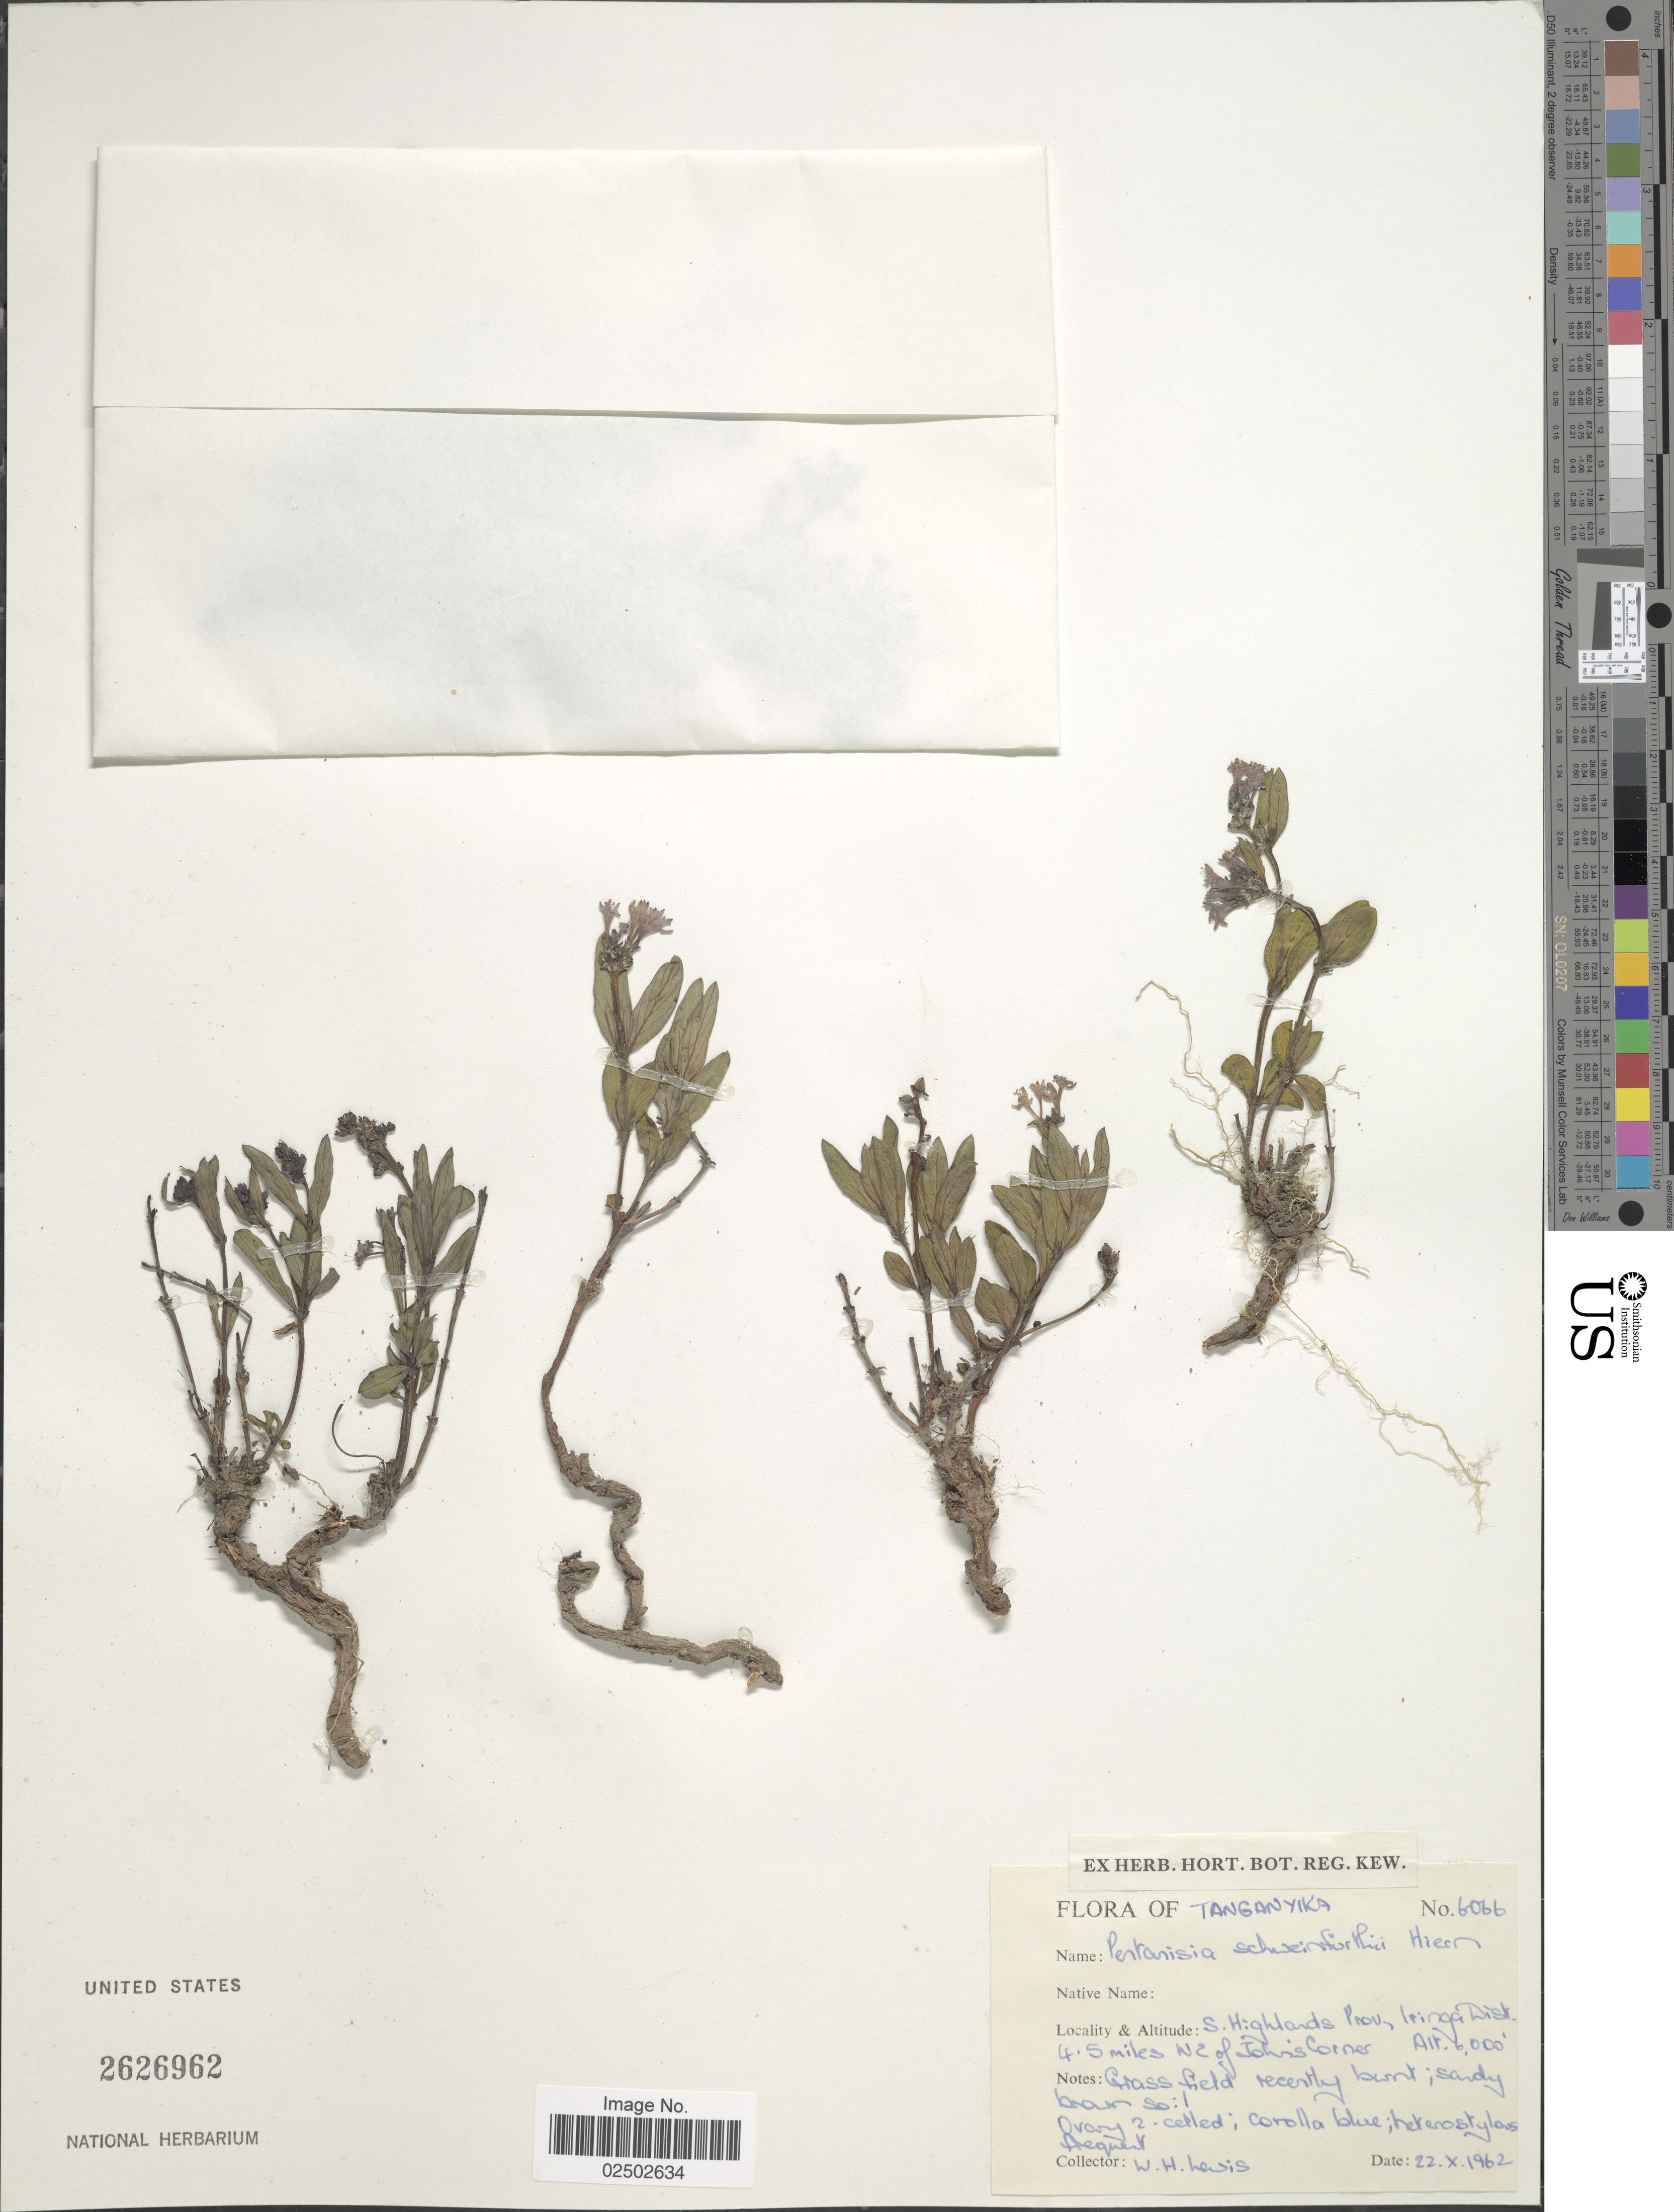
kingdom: Plantae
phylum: Tracheophyta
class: Magnoliopsida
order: Gentianales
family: Rubiaceae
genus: Pentanisia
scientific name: Pentanisia schweinfurthii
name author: Hiern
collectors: W. H. Lewis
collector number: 6066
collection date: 1962-10-22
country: Tanzania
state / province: Iringa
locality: Tanganyika, S. Highlands Prov. 4.5 miles NE of John's Corner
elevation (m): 1829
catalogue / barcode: US 2626962